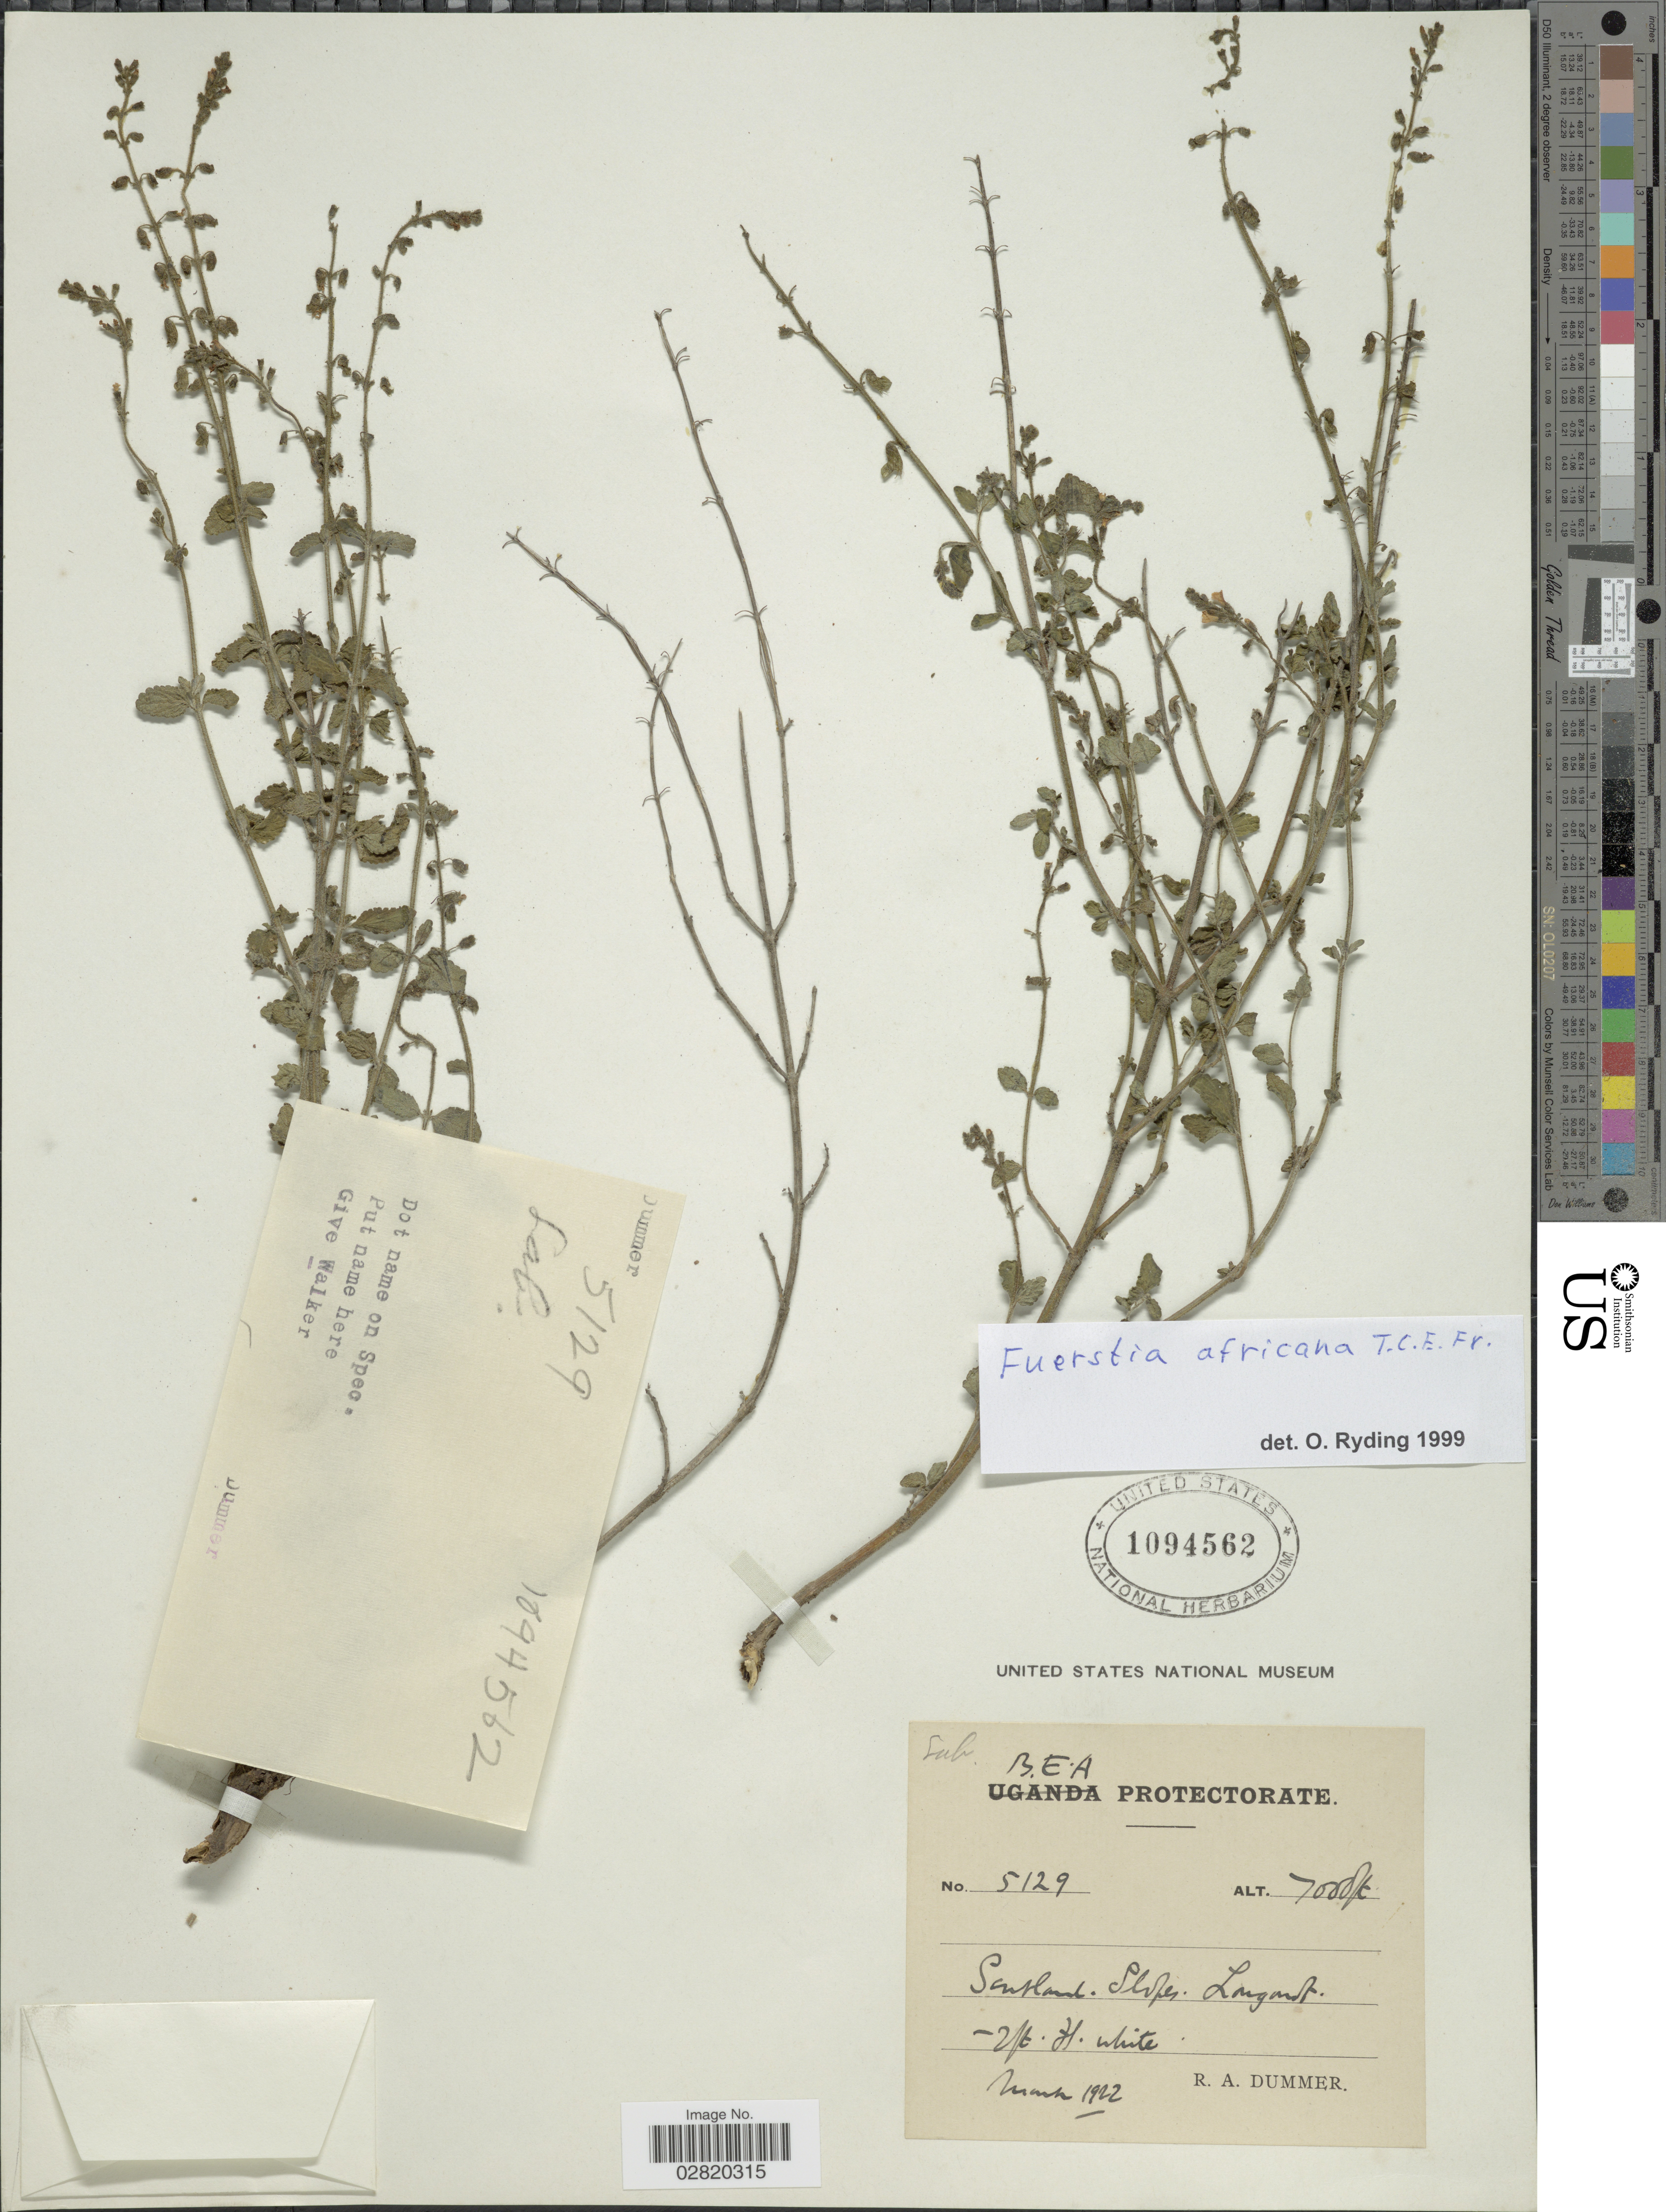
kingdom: Plantae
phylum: Tracheophyta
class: Magnoliopsida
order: Lamiales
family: Lamiaceae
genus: Fuerstia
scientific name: Fuerstia africana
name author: T.C.E. Fr.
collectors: R. Dümmer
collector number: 5129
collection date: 1922-03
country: Kenya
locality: B.E.A. protectorate. Sentland. slopes. Langardt [interpreted]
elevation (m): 2134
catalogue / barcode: US 1094562